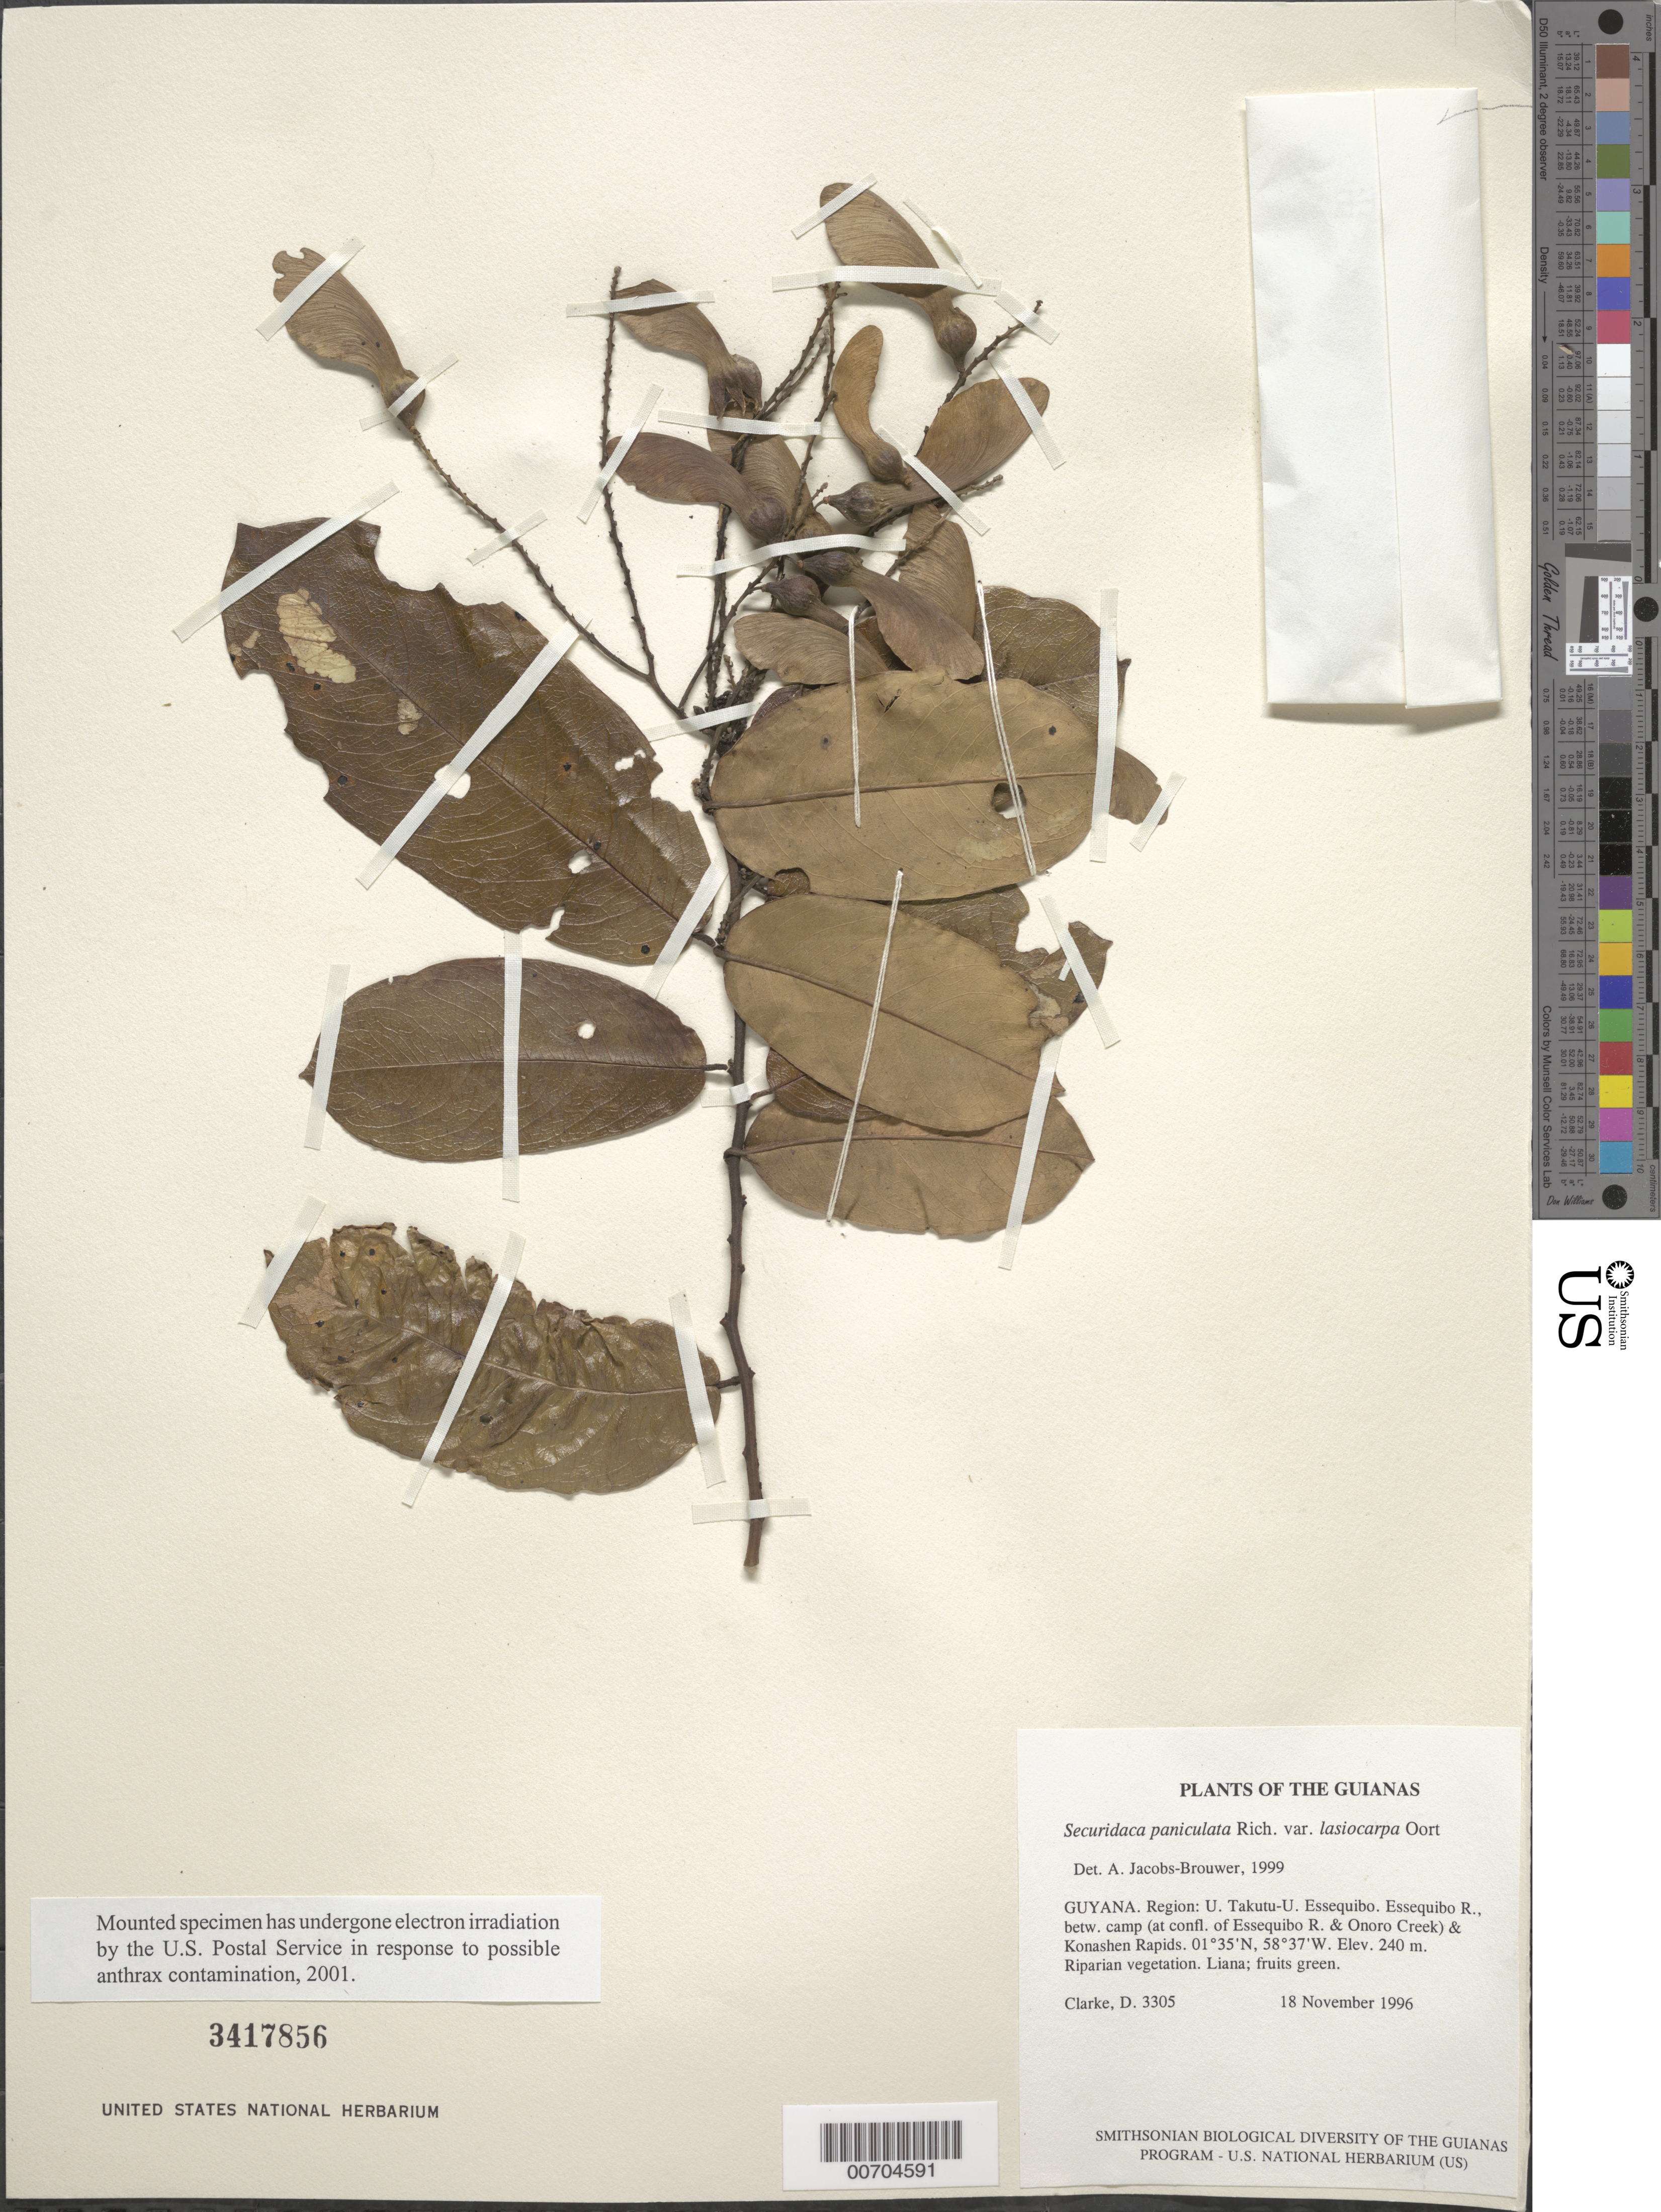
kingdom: Plantae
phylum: Tracheophyta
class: Magnoliopsida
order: Fabales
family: Polygalaceae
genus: Securidaca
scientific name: Securidaca paniculata var. lasiocarpa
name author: Oort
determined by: Jacobs-Brouwer, A.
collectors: H. D. Clarke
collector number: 3305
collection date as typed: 18 November 1996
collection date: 1996-11-18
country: Guyana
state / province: U. Takutu-U. Essequibo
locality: Essequibo R., betw. camp (at confl. of Essequibo R. & Onoro Creek) & Konashen Rapids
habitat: Riparian vegetation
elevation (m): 240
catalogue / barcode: US 3417856